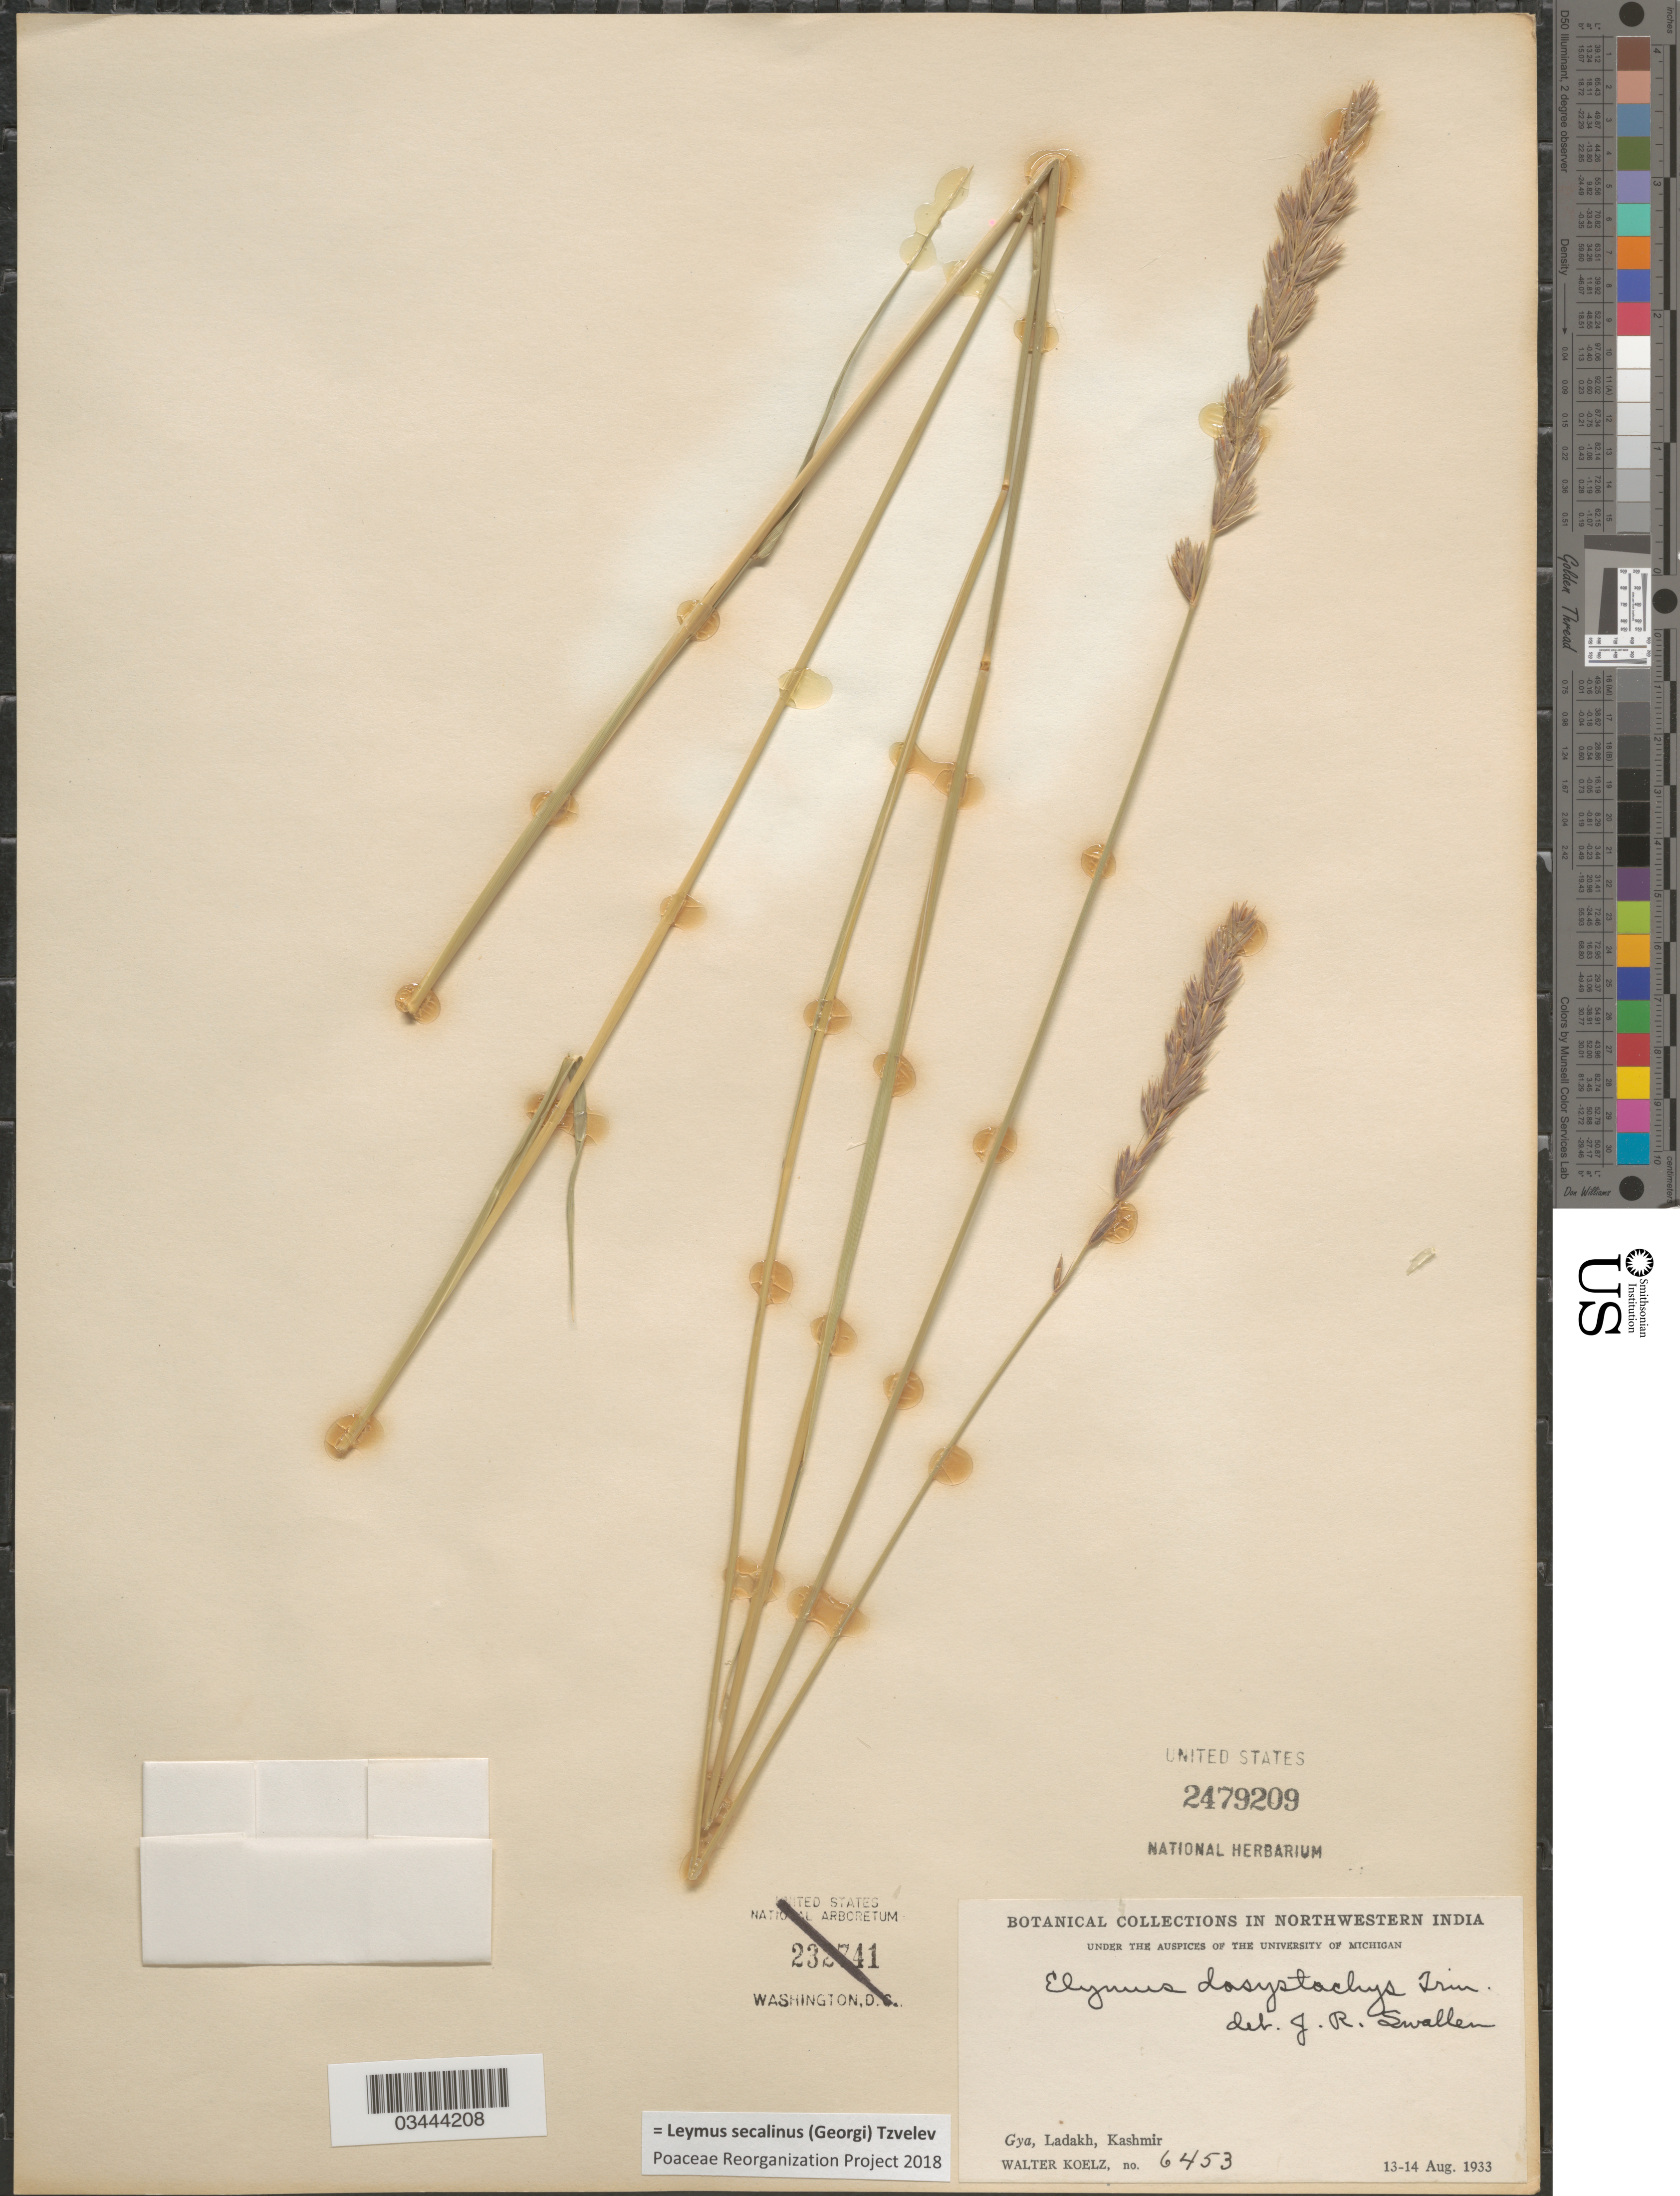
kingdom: Plantae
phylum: Tracheophyta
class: Liliopsida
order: Poales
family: Poaceae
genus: Leymus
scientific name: Leymus secalinus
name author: (Georgi) Tzvelev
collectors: W. N. Koelz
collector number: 6453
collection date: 1933-08-13/1933-08-14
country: India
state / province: Jammu and Kashmir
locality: In Northwestern India. Gya, Ladakh. Kashmir.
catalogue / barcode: US 2479209